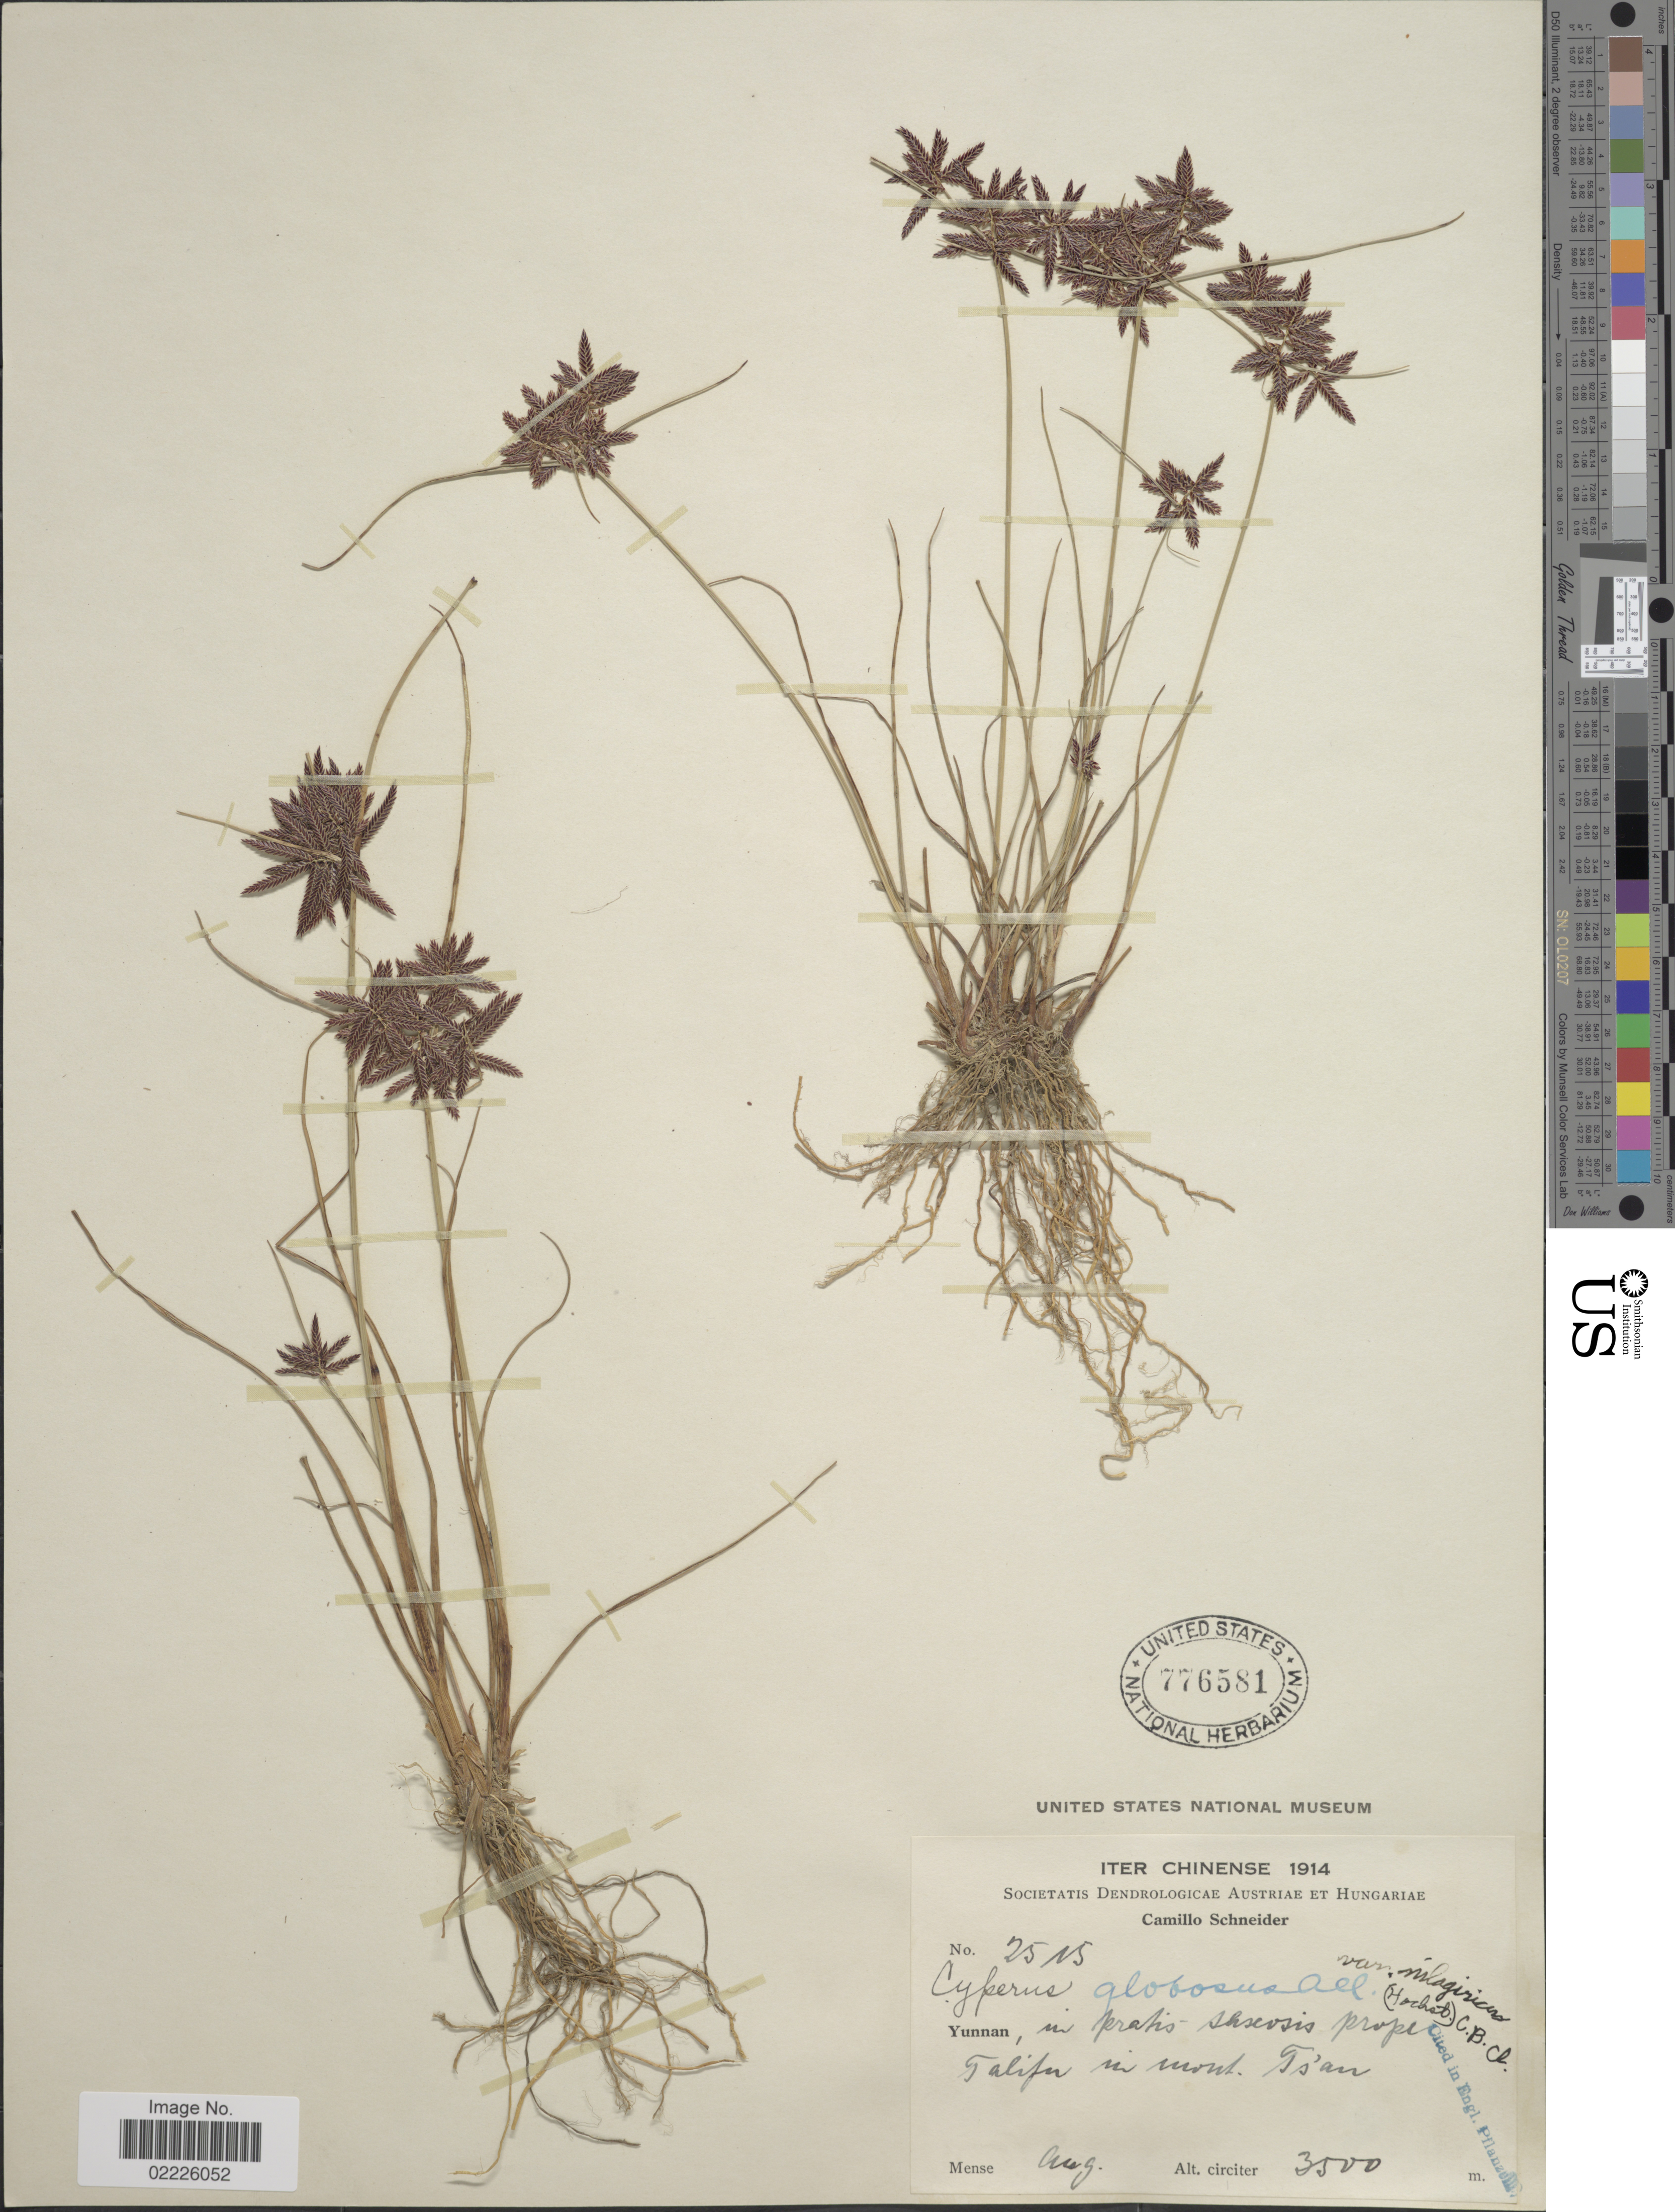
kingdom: Plantae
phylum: Tracheophyta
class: Liliopsida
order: Poales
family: Cyperaceae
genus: Cyperus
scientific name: Cyperus flavidus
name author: Retz.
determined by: Strong, Mark T., (BOT), Smithsonian Institution - National Museum of Natural History (UNITED STATES)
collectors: C. K. Schneider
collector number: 2515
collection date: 1914-08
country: China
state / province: Yunnan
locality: Iter Chinense, Yunnan, in pratis Iksevsis prope Talifu in mont. Ts'an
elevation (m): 3500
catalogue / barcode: US 776581